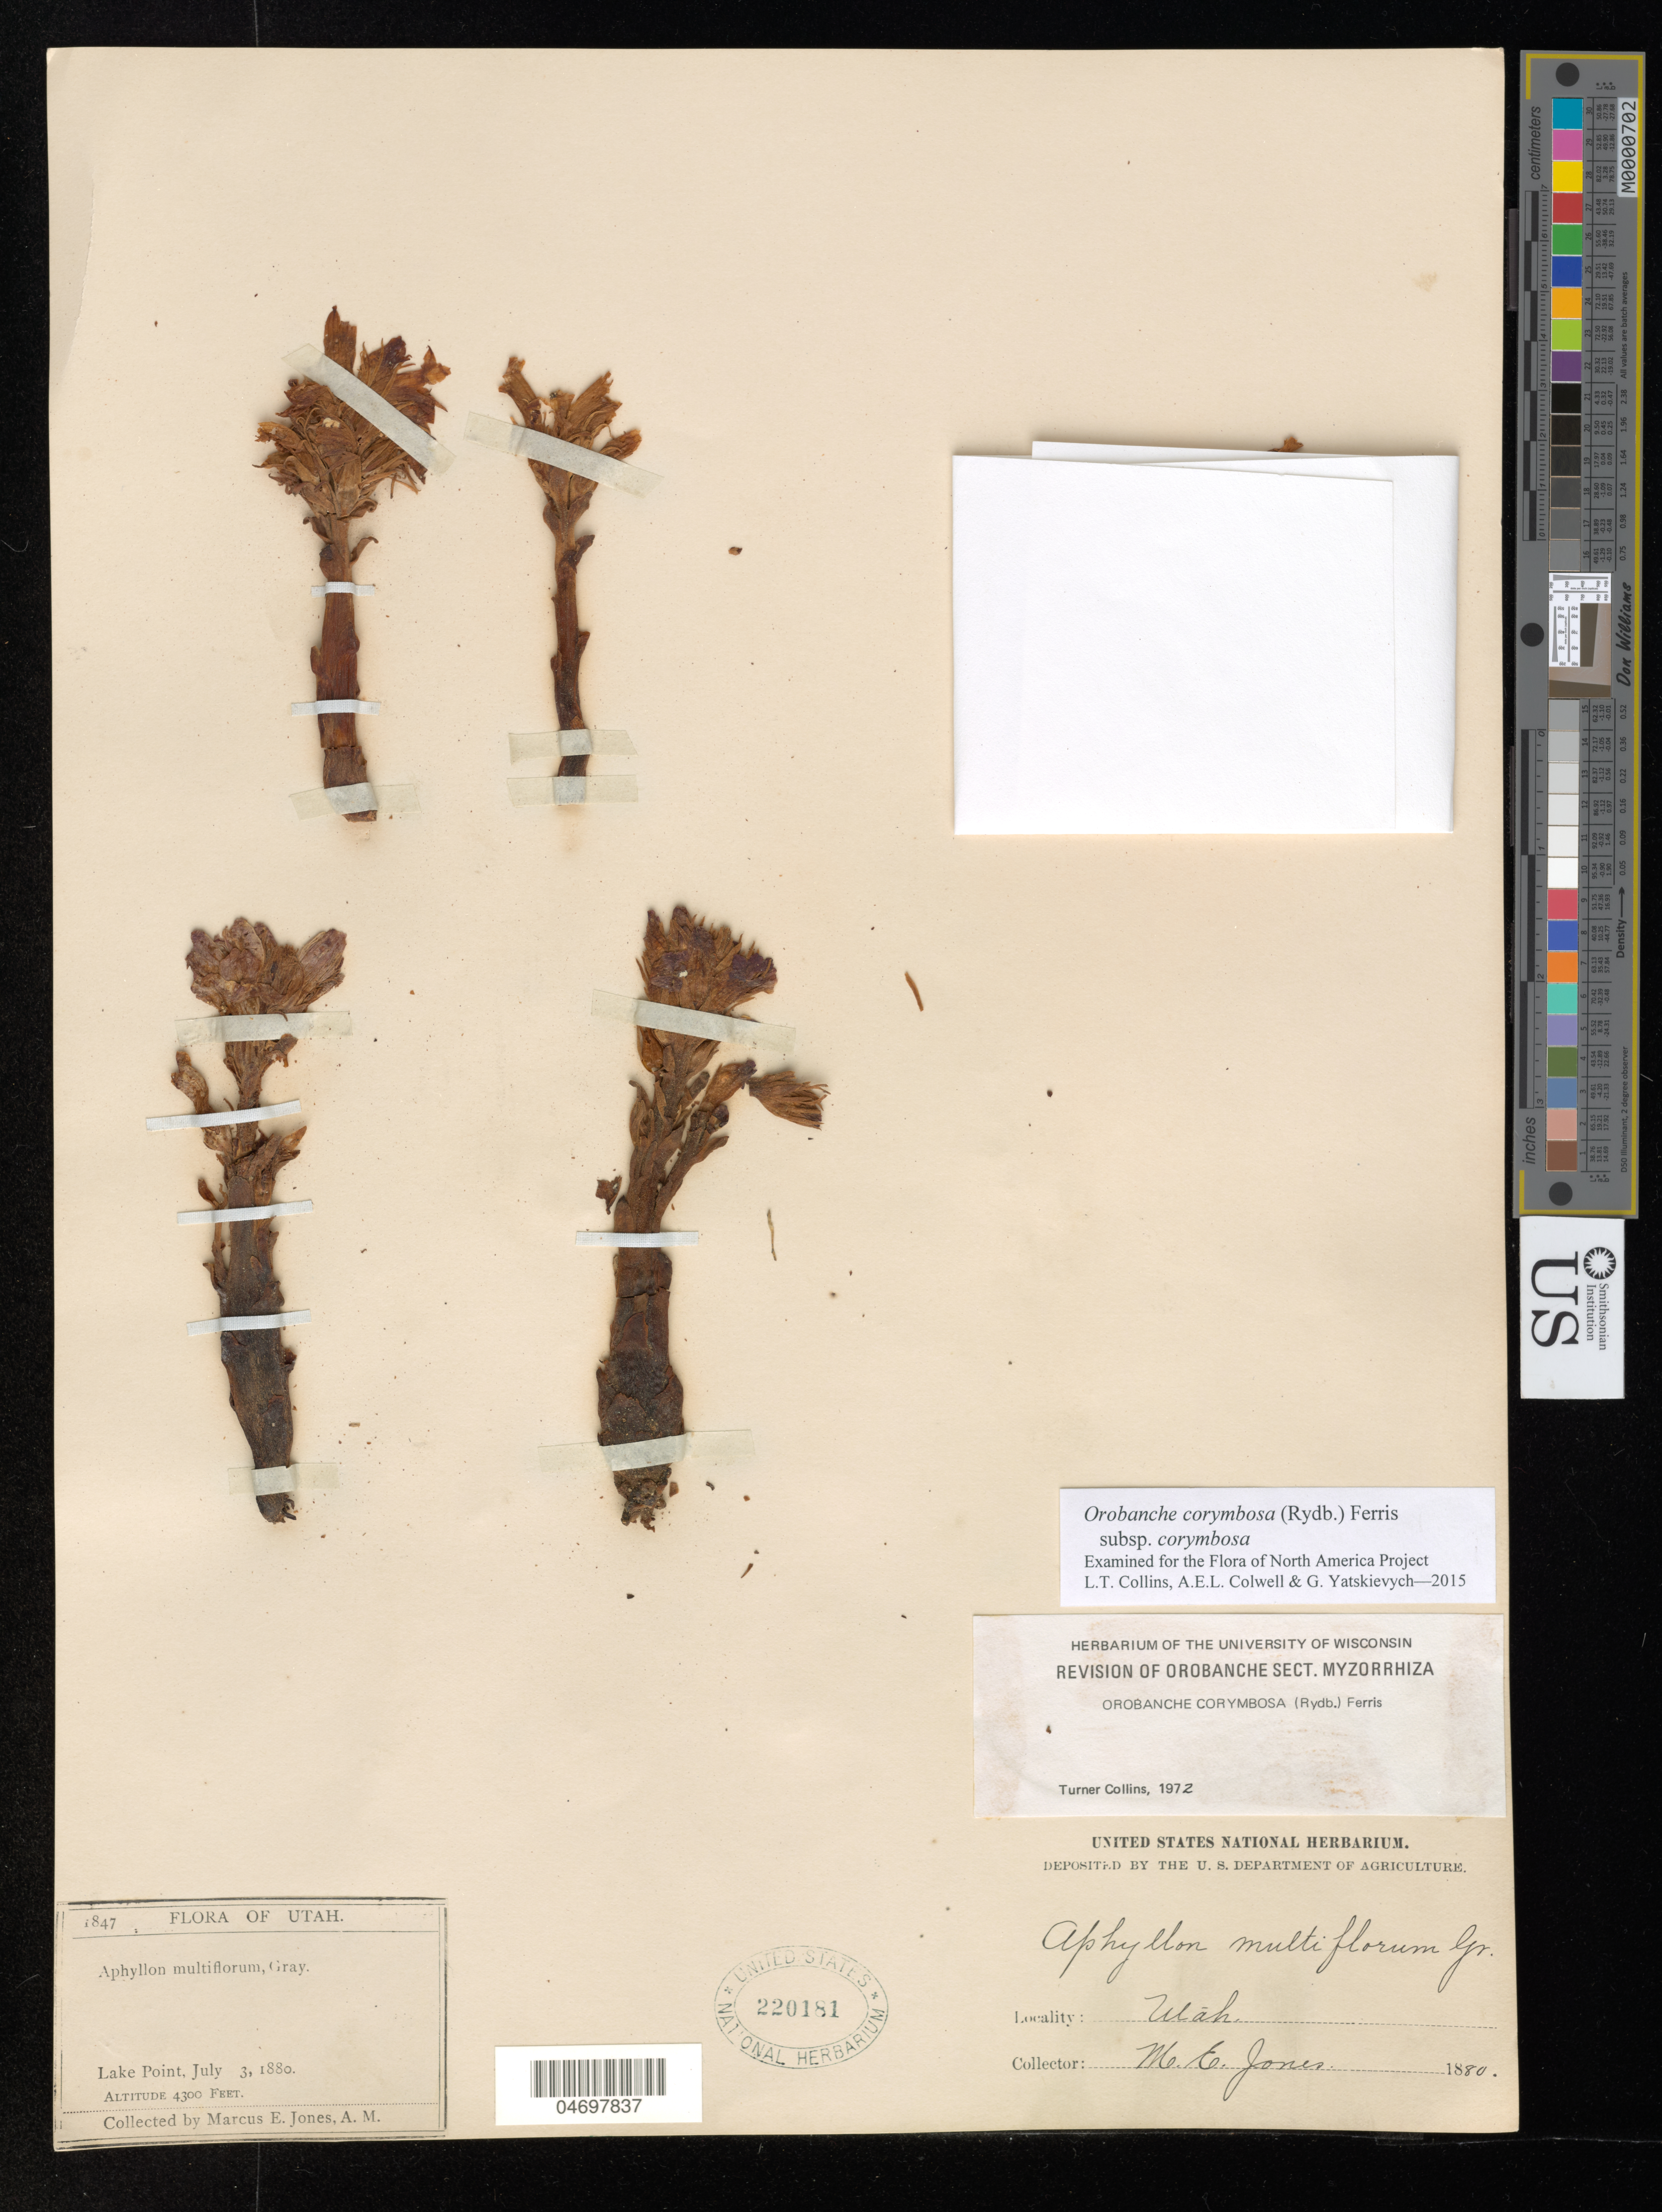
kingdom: Plantae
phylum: Tracheophyta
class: Magnoliopsida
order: Lamiales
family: Orobanchaceae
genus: Orobanche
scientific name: Orobanche corymbosa subsp. corymbosa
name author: (Rydb.) Ferris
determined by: Collins, L. T.; Colwell, A. E.; Yatskievych, G. A.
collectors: M. E. Jones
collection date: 1880-07-03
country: United States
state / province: Utah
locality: Lake Point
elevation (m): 1311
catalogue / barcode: US 220181